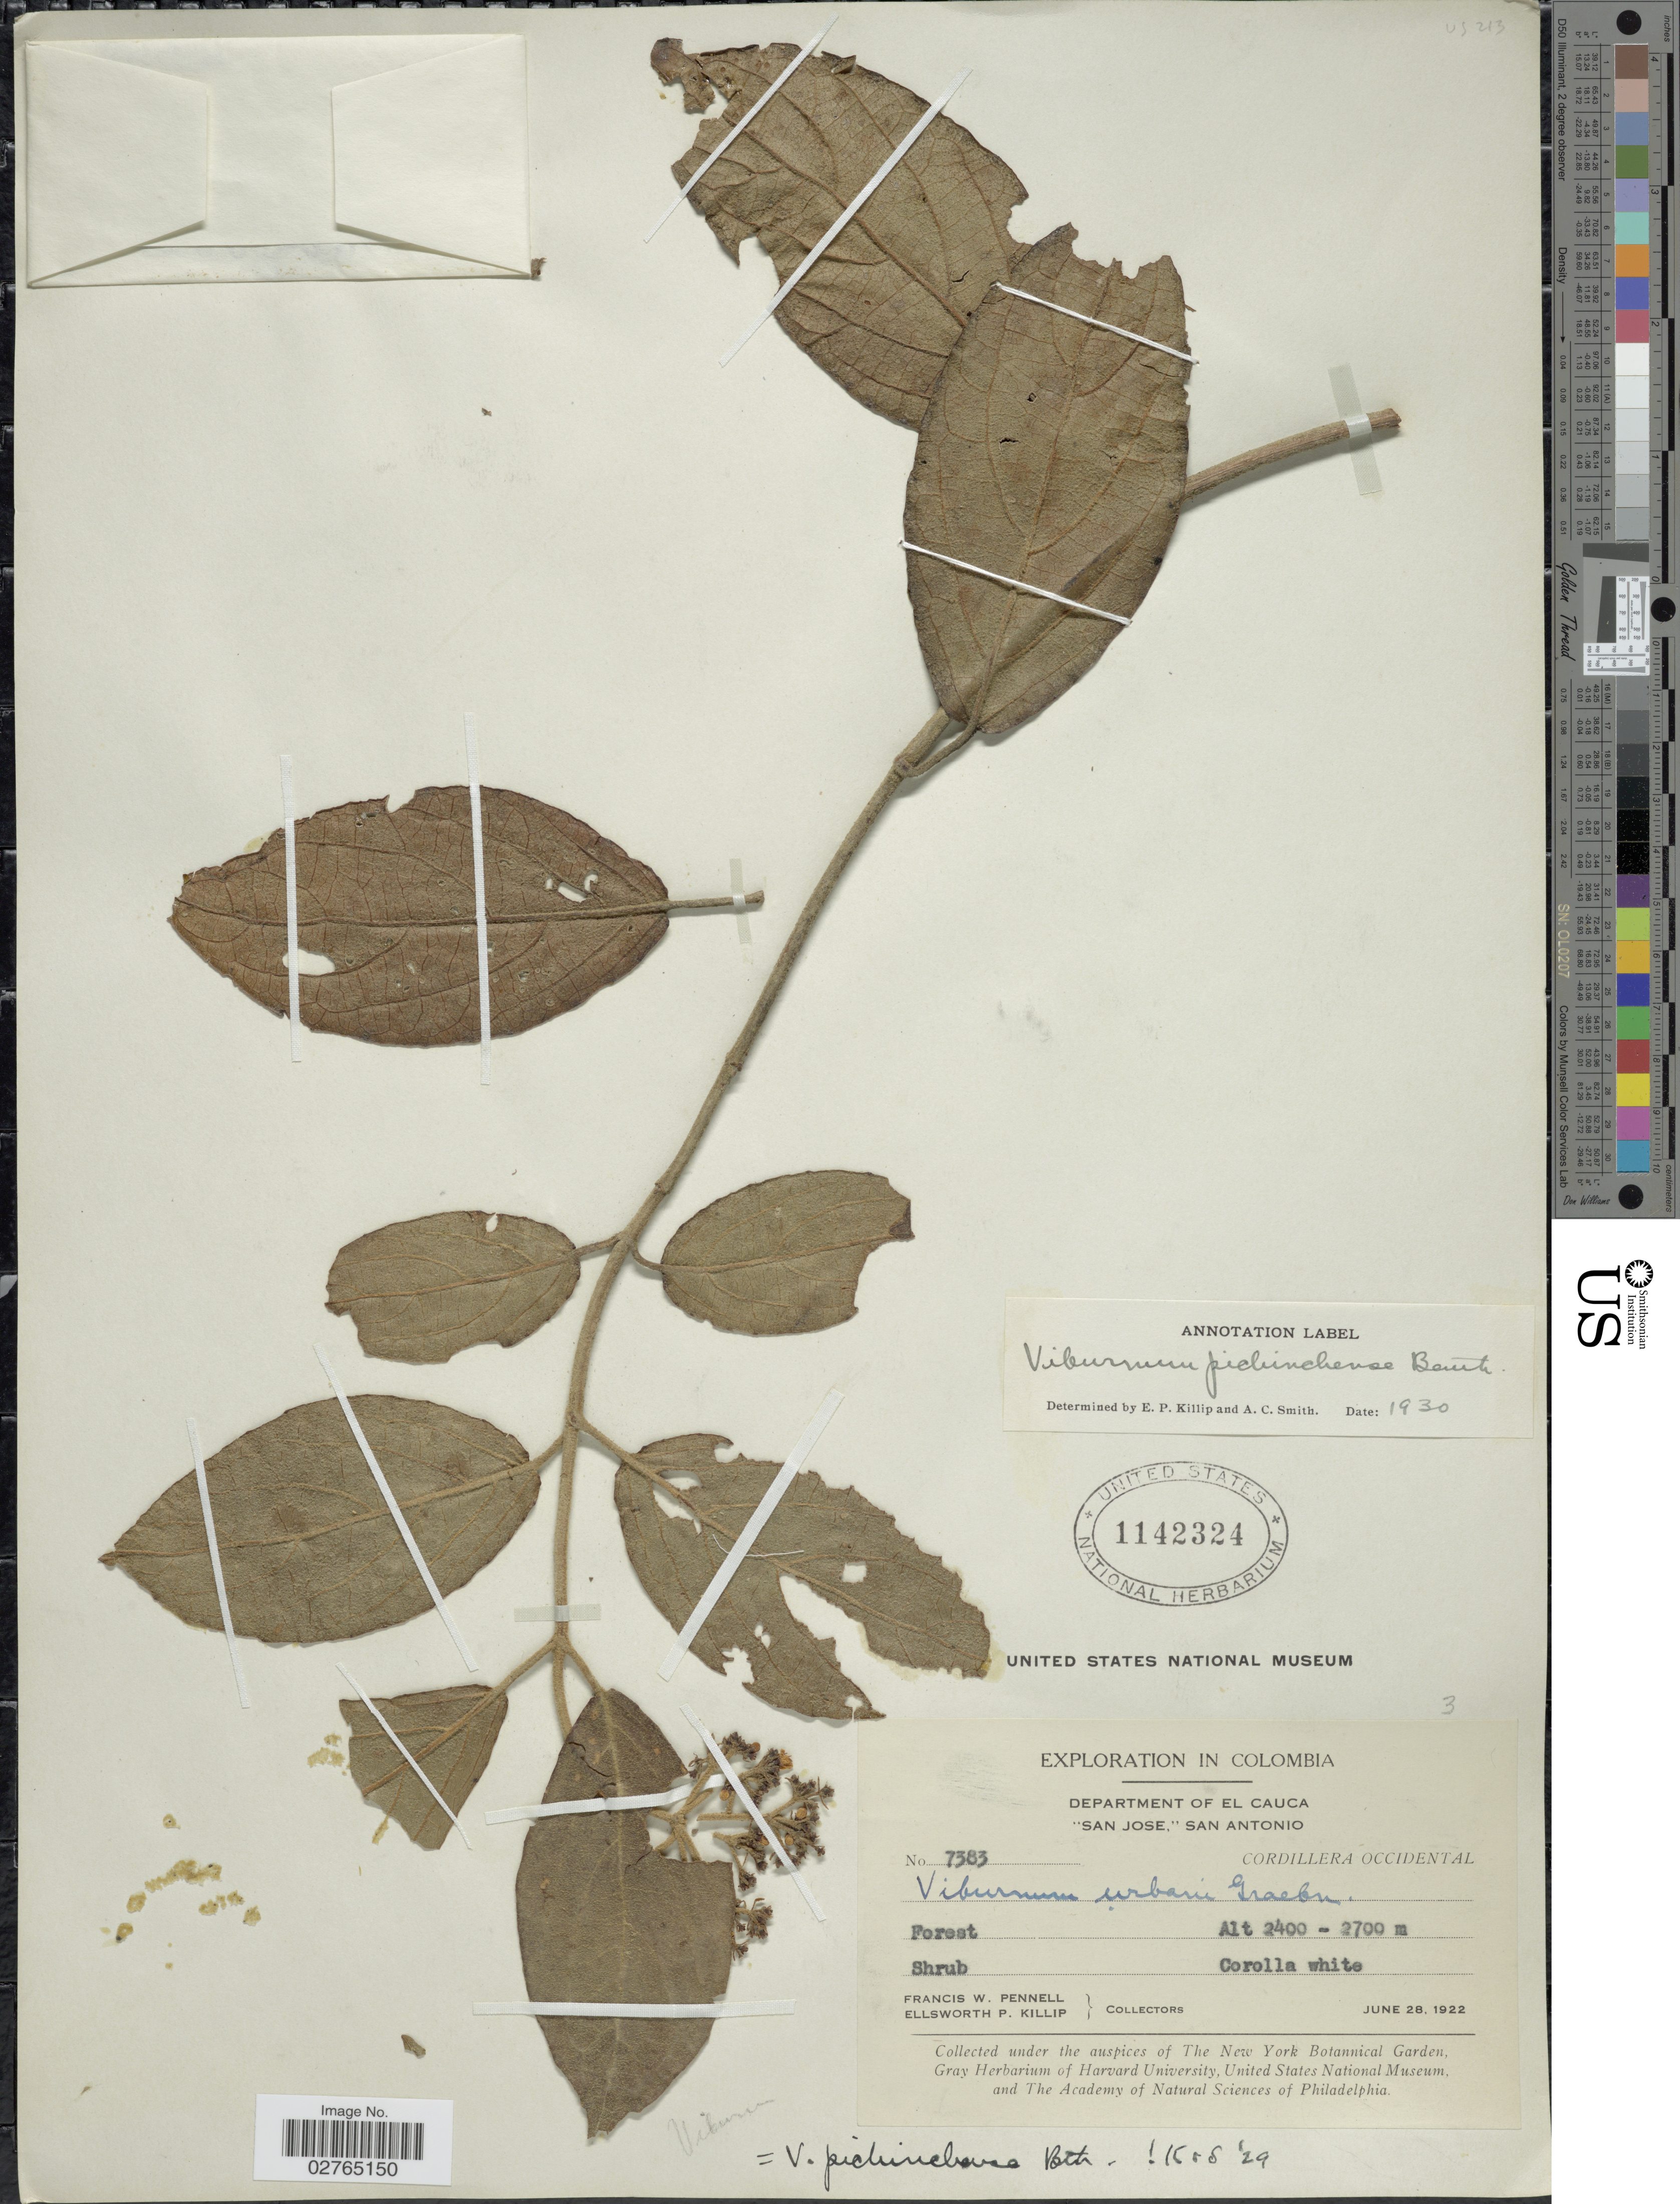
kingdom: Plantae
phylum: Tracheophyta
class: Magnoliopsida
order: Dipsacales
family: Viburnaceae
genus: Viburnum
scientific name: Viburnum pichinchense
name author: Benth.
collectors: F. W. Pennell & E. P. Killip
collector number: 7383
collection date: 1922-06-28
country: Colombia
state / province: Cauca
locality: Department of El Cauca. "San Jose,"San Antonio. Cordillera Occidental.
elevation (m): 2400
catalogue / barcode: US 1142324